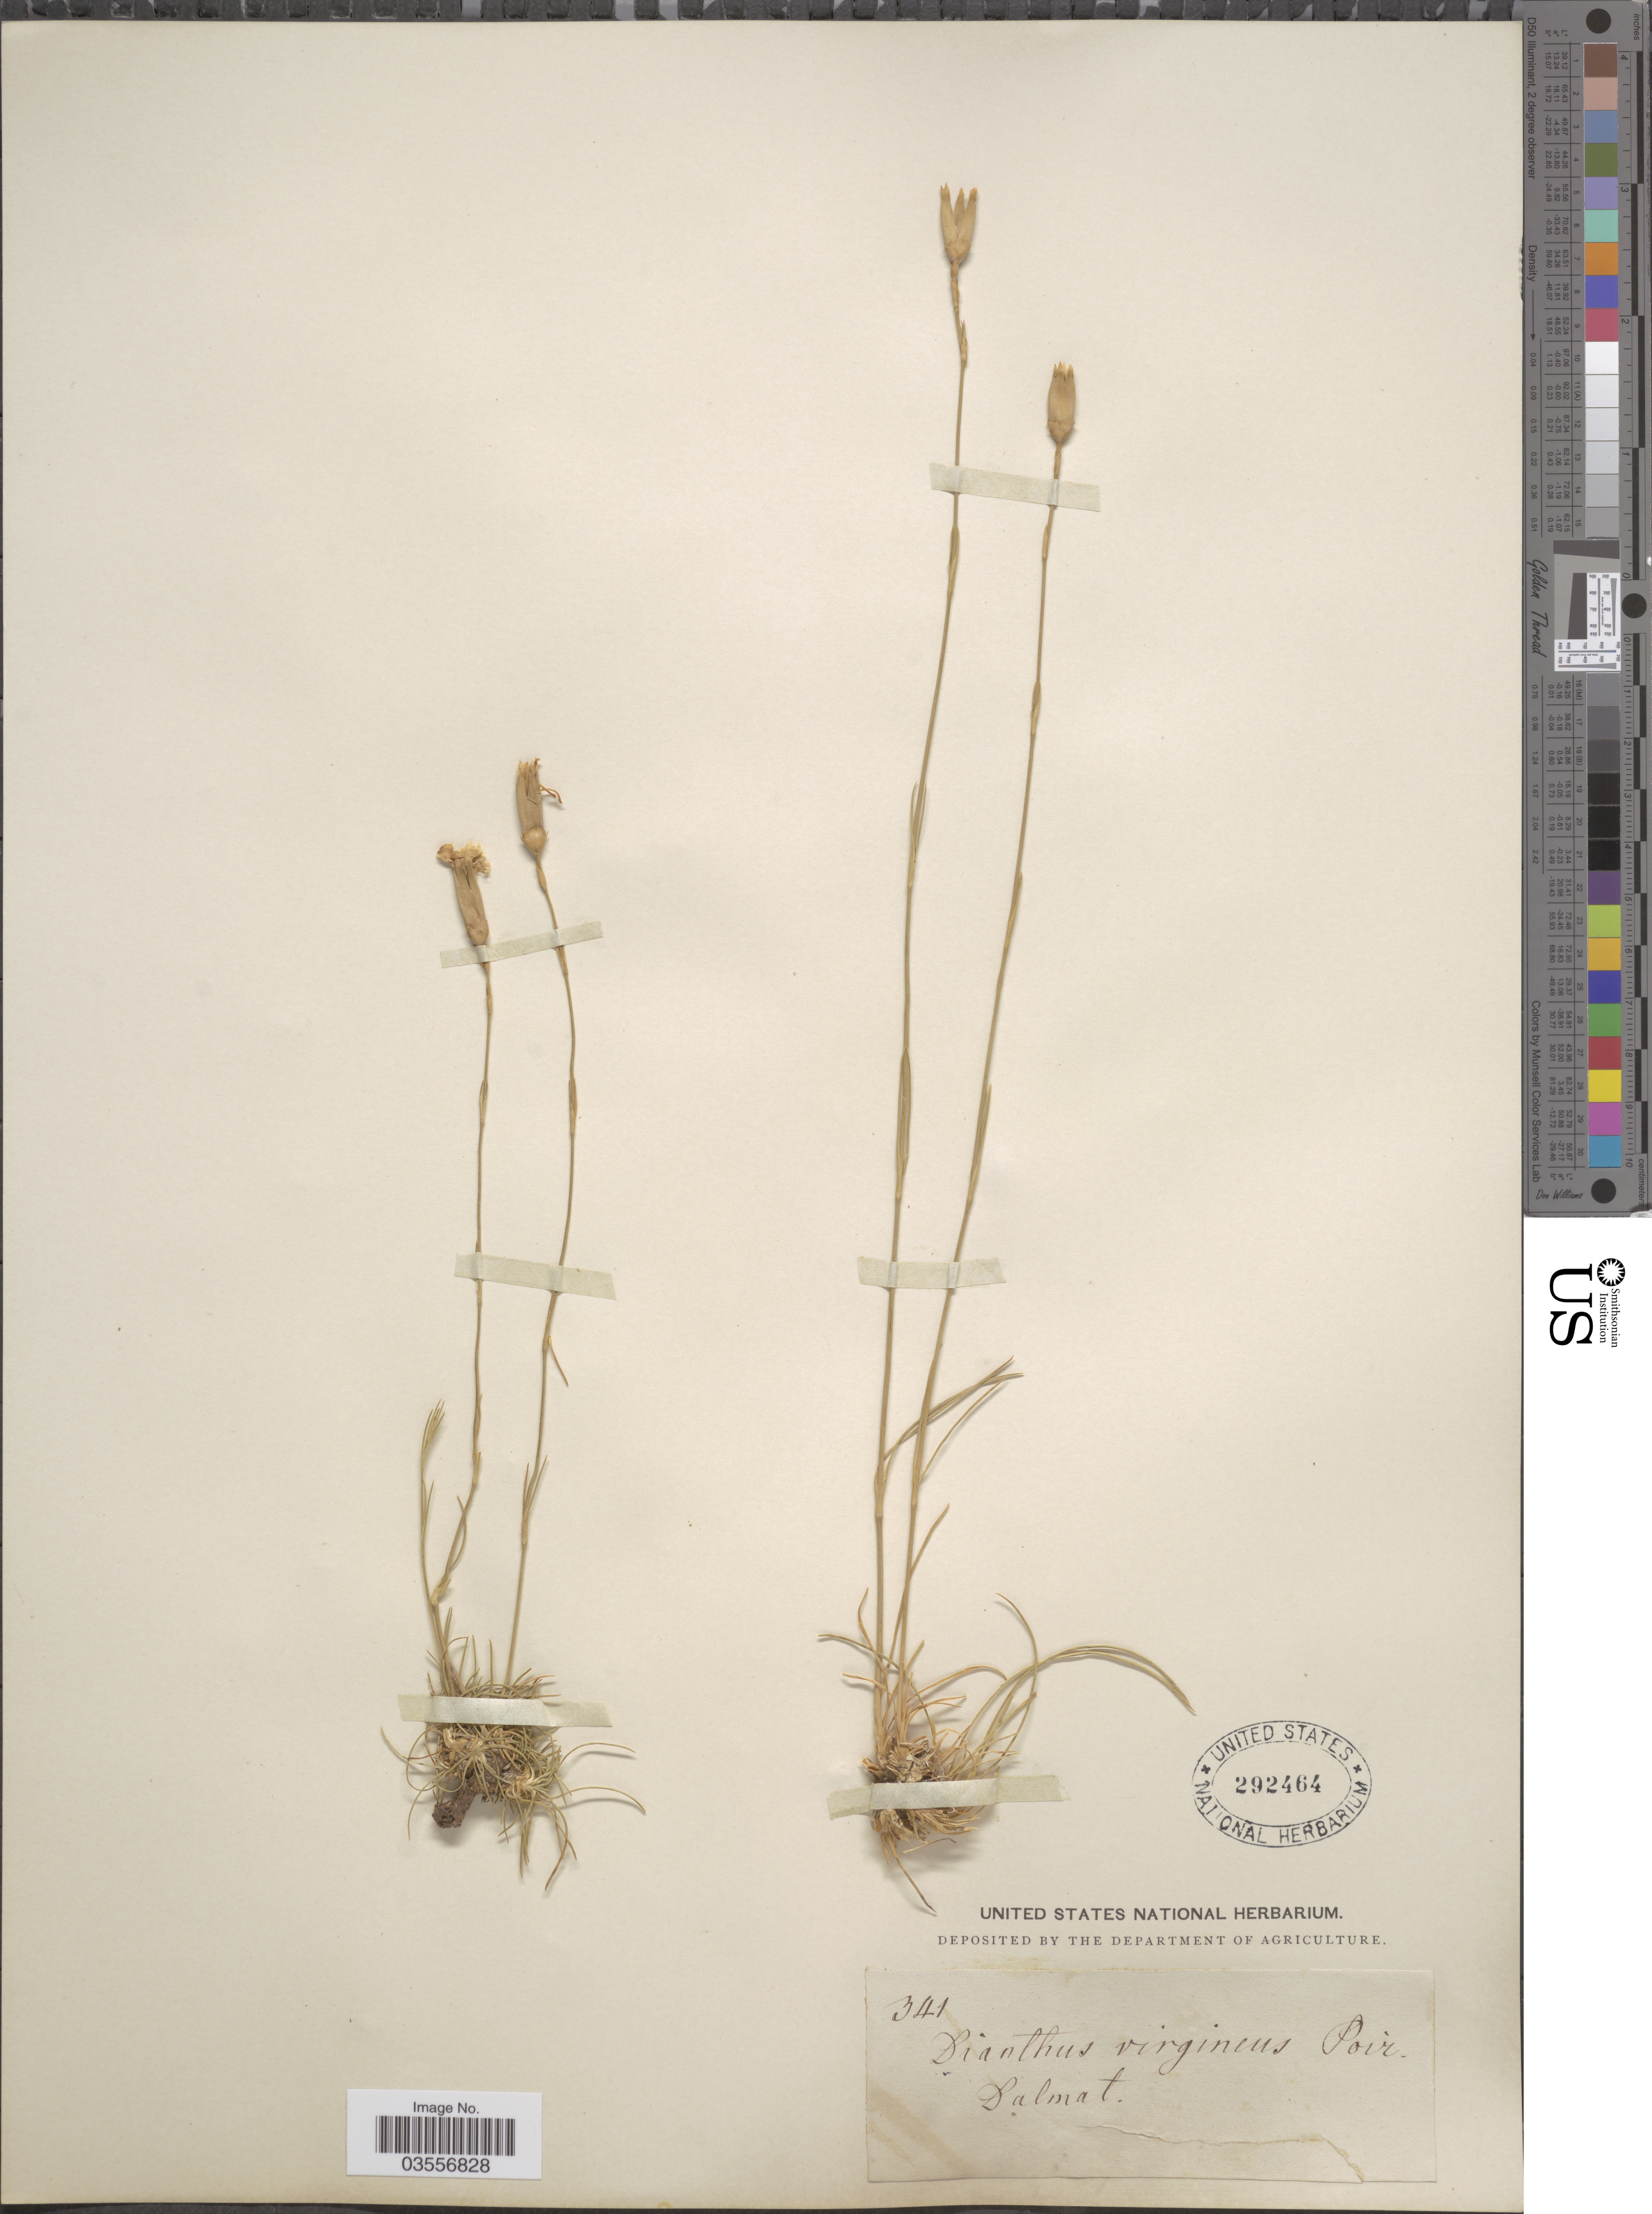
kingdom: Plantae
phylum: Tracheophyta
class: Magnoliopsida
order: Caryophyllales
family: Caryophyllaceae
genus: Dianthus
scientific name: Dianthus virgineus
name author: Hablitz ex M. Bieb.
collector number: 341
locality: Dalmat.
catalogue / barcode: US 292464